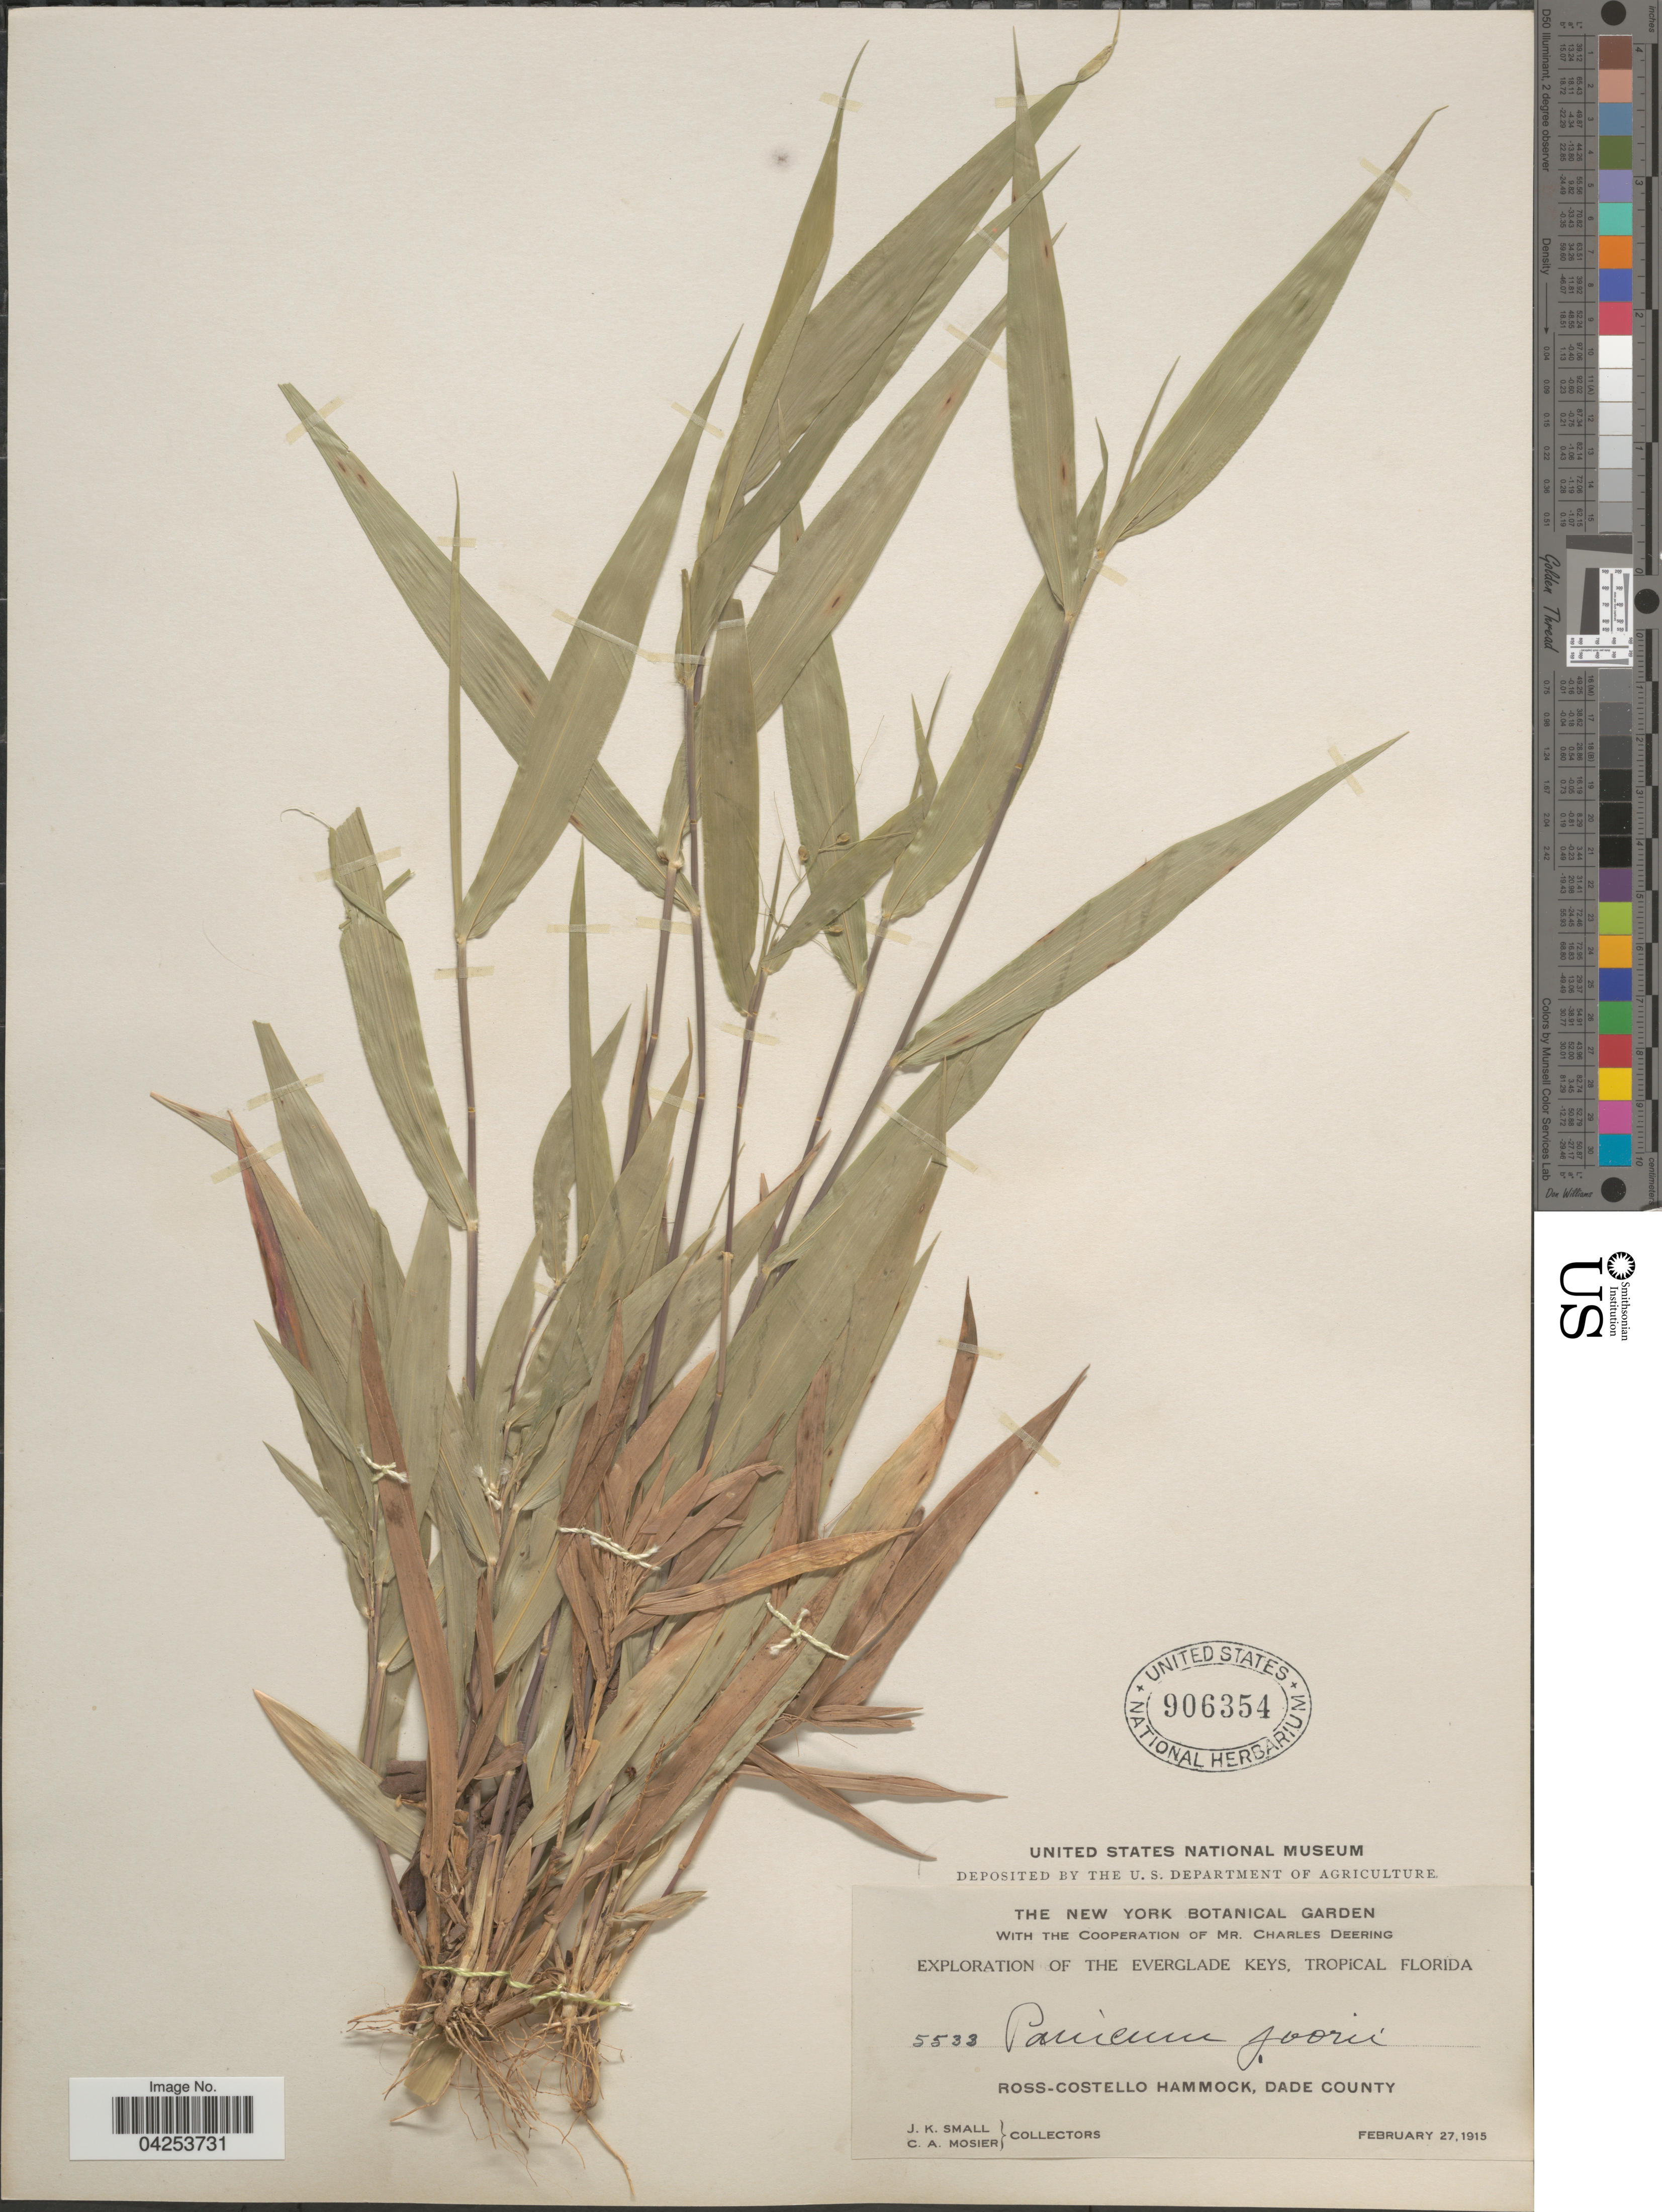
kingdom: Plantae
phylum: Tracheophyta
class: Liliopsida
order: Poales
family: Poaceae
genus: Dichanthelium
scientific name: Dichanthelium commutatum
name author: (Schult.) Gould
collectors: J. K. Small & C. A. Mosier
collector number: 5533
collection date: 1915-02-27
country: United States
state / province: Florida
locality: Exploration of the Everglade Keys, Tropical Florida. Ross-Costello Hammock, Dade County.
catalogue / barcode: US 906354